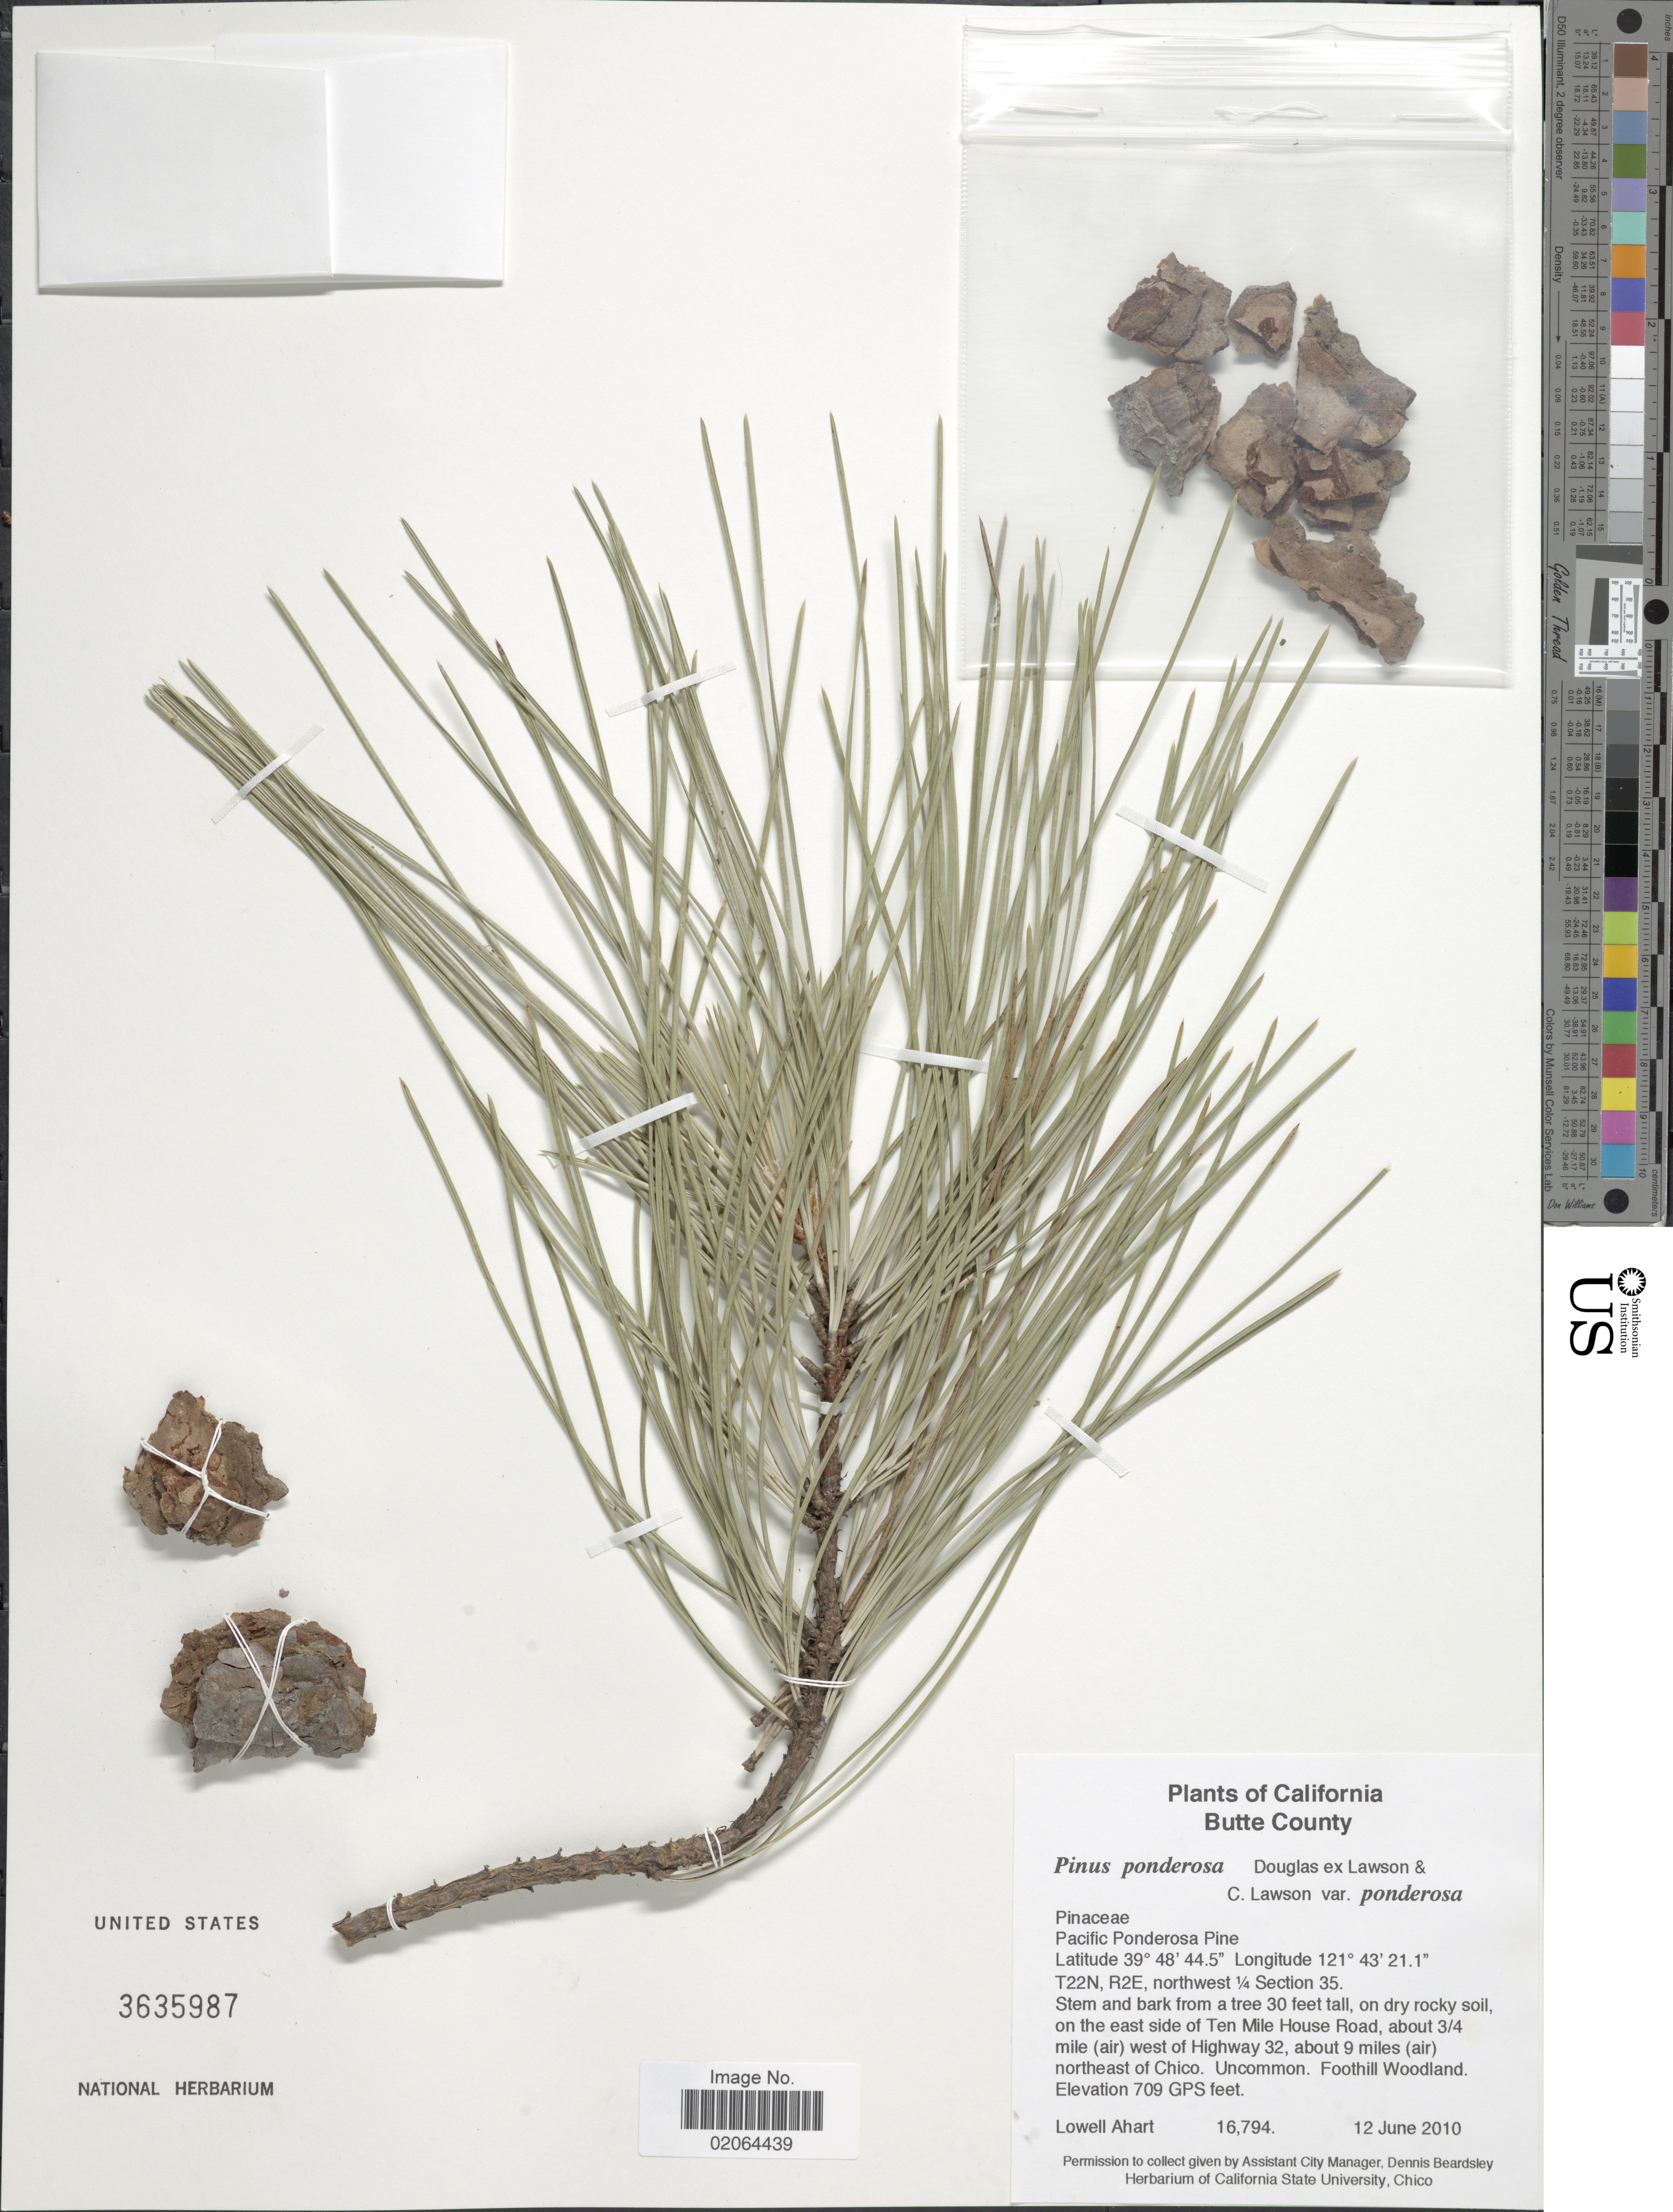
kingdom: Plantae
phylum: Tracheophyta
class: Pinopsida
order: Pinales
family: Pinaceae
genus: Pinus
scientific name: Pinus ponderosa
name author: Douglas ex C. Lawson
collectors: L. Ahart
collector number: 16794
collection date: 2010-06-12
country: United States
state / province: California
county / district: Butte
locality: California. Butte County. Pacific Ponderosa Pine. T22N, R2E northwest ¼ Section 35.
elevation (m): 216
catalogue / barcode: US 3635987